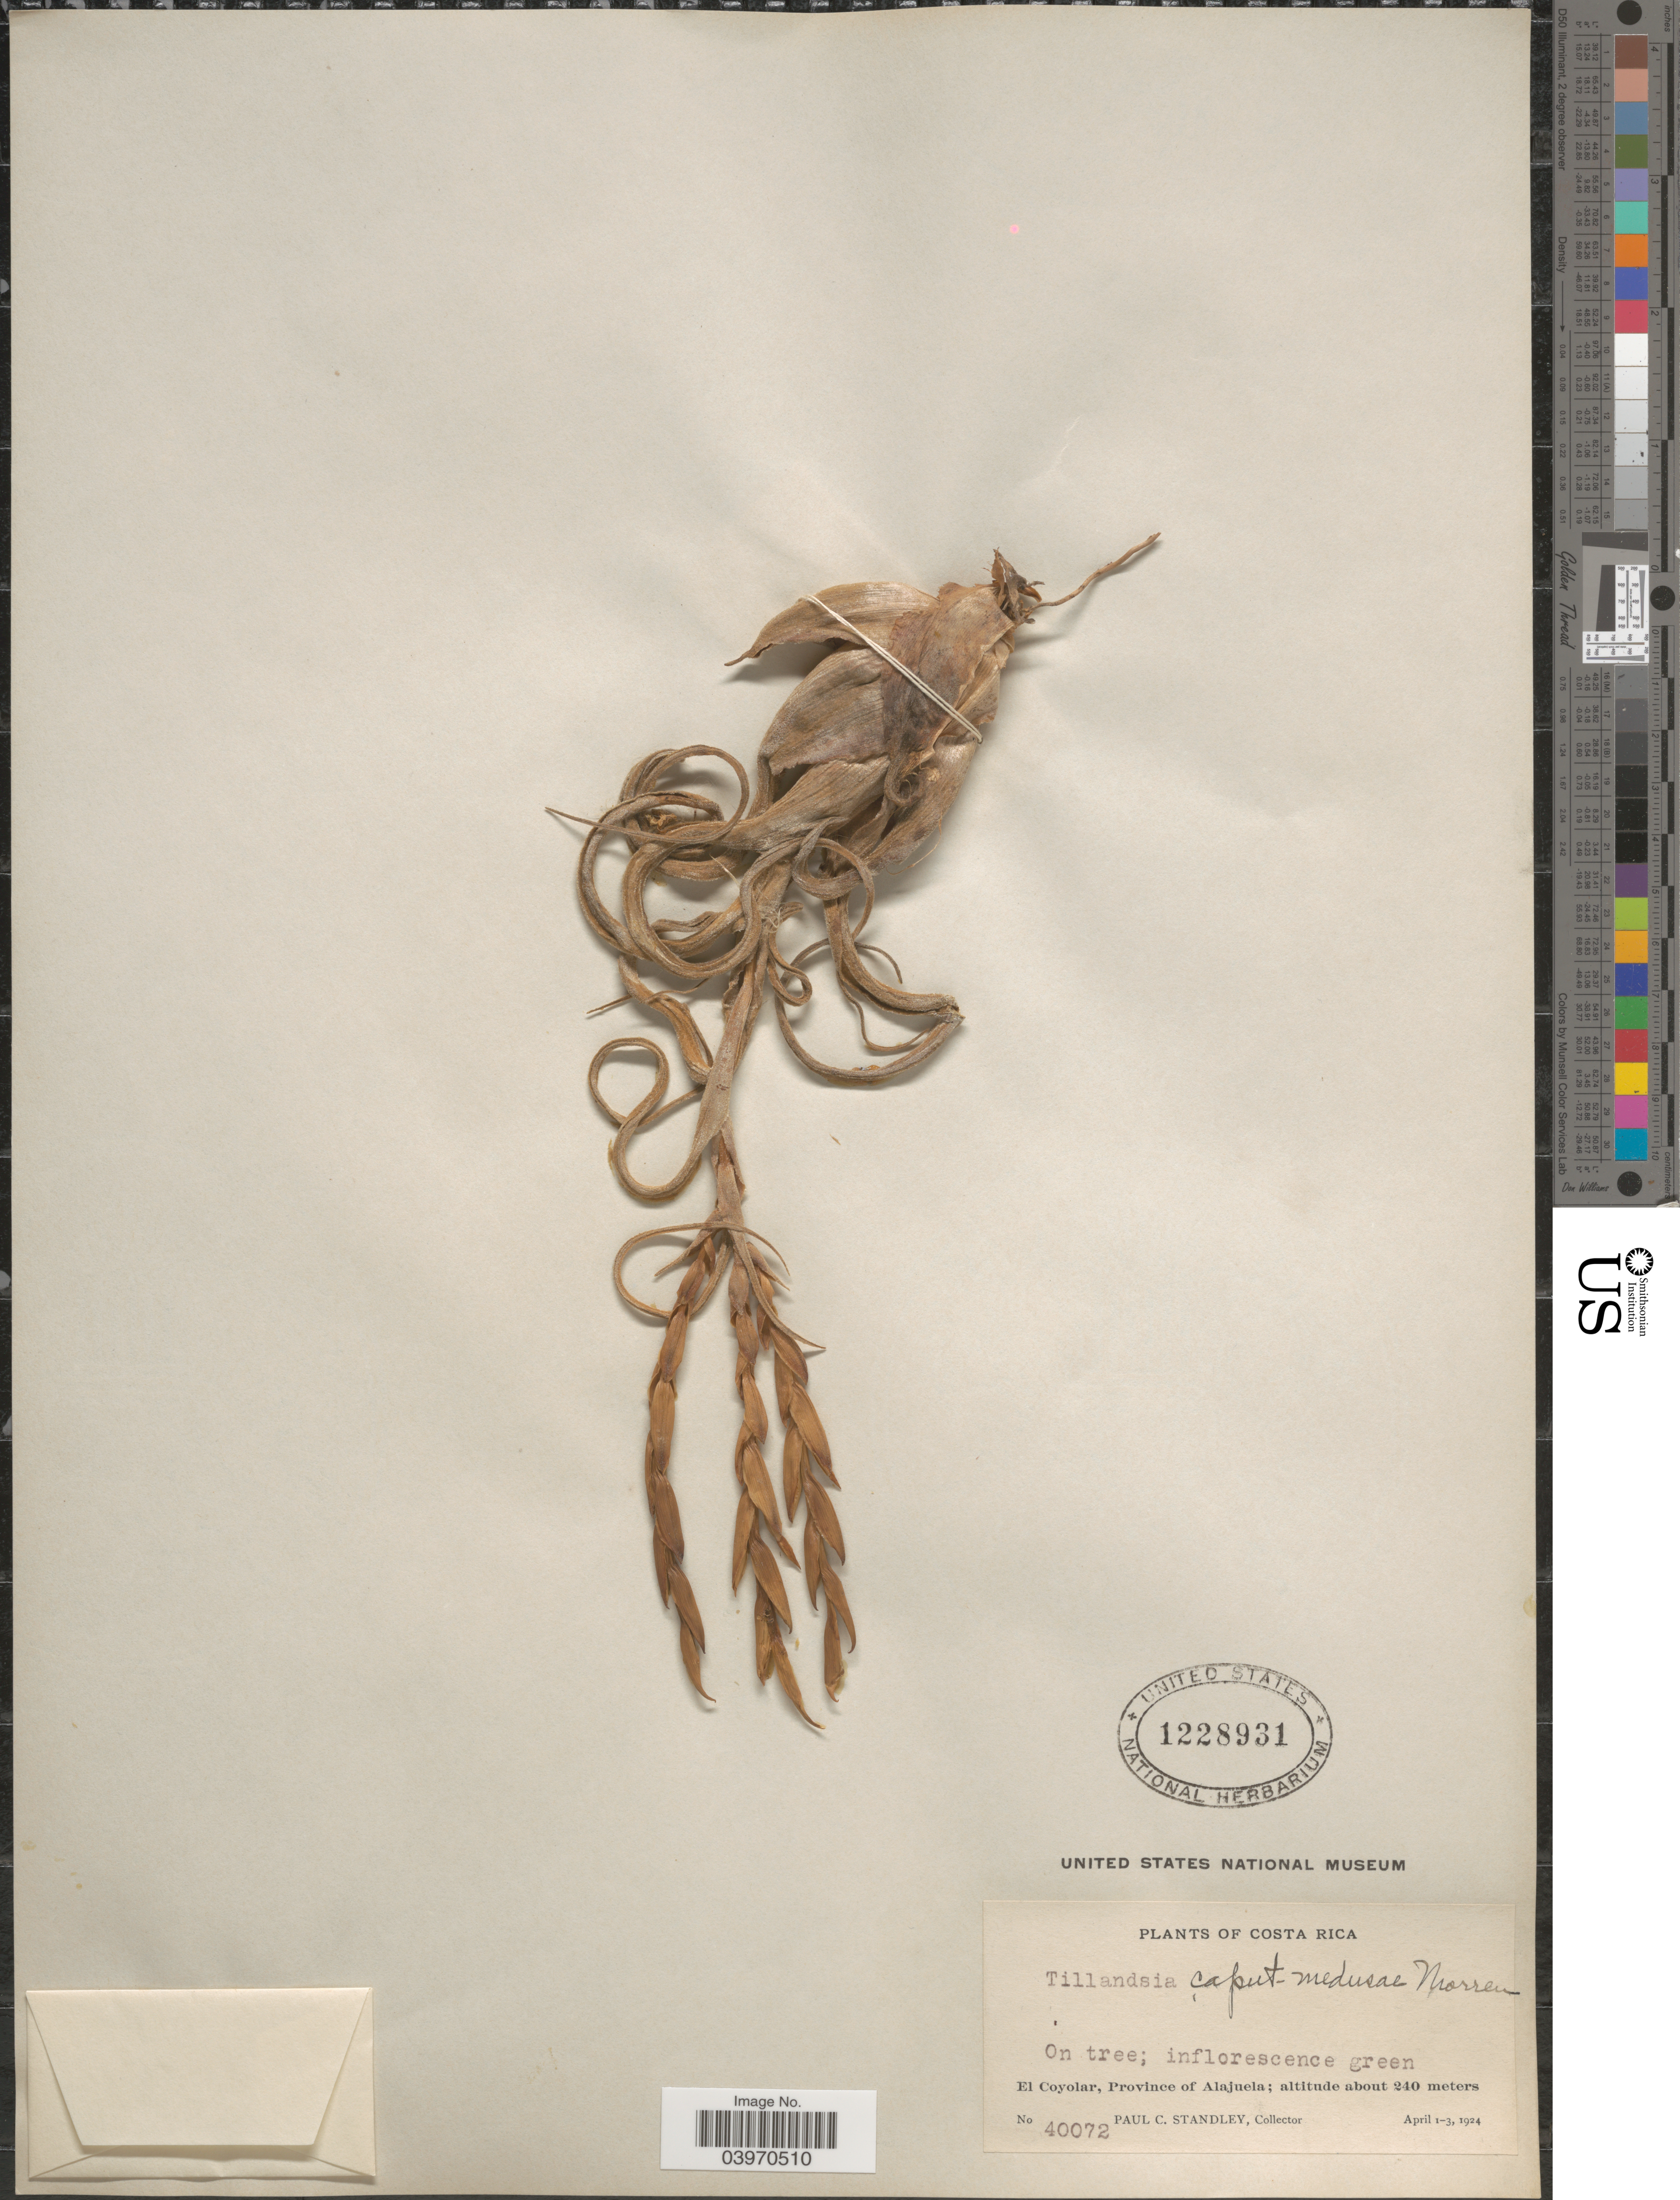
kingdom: Plantae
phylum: Tracheophyta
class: Liliopsida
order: Poales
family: Bromeliaceae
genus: Tillandsia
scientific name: Tillandsia caput-medusae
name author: É. Morren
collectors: P. C. Standley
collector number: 40072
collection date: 1924-04-01/1924-04-03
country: Costa Rica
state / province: Alajuela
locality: El Coyolar.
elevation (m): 240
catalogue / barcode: US 1228931